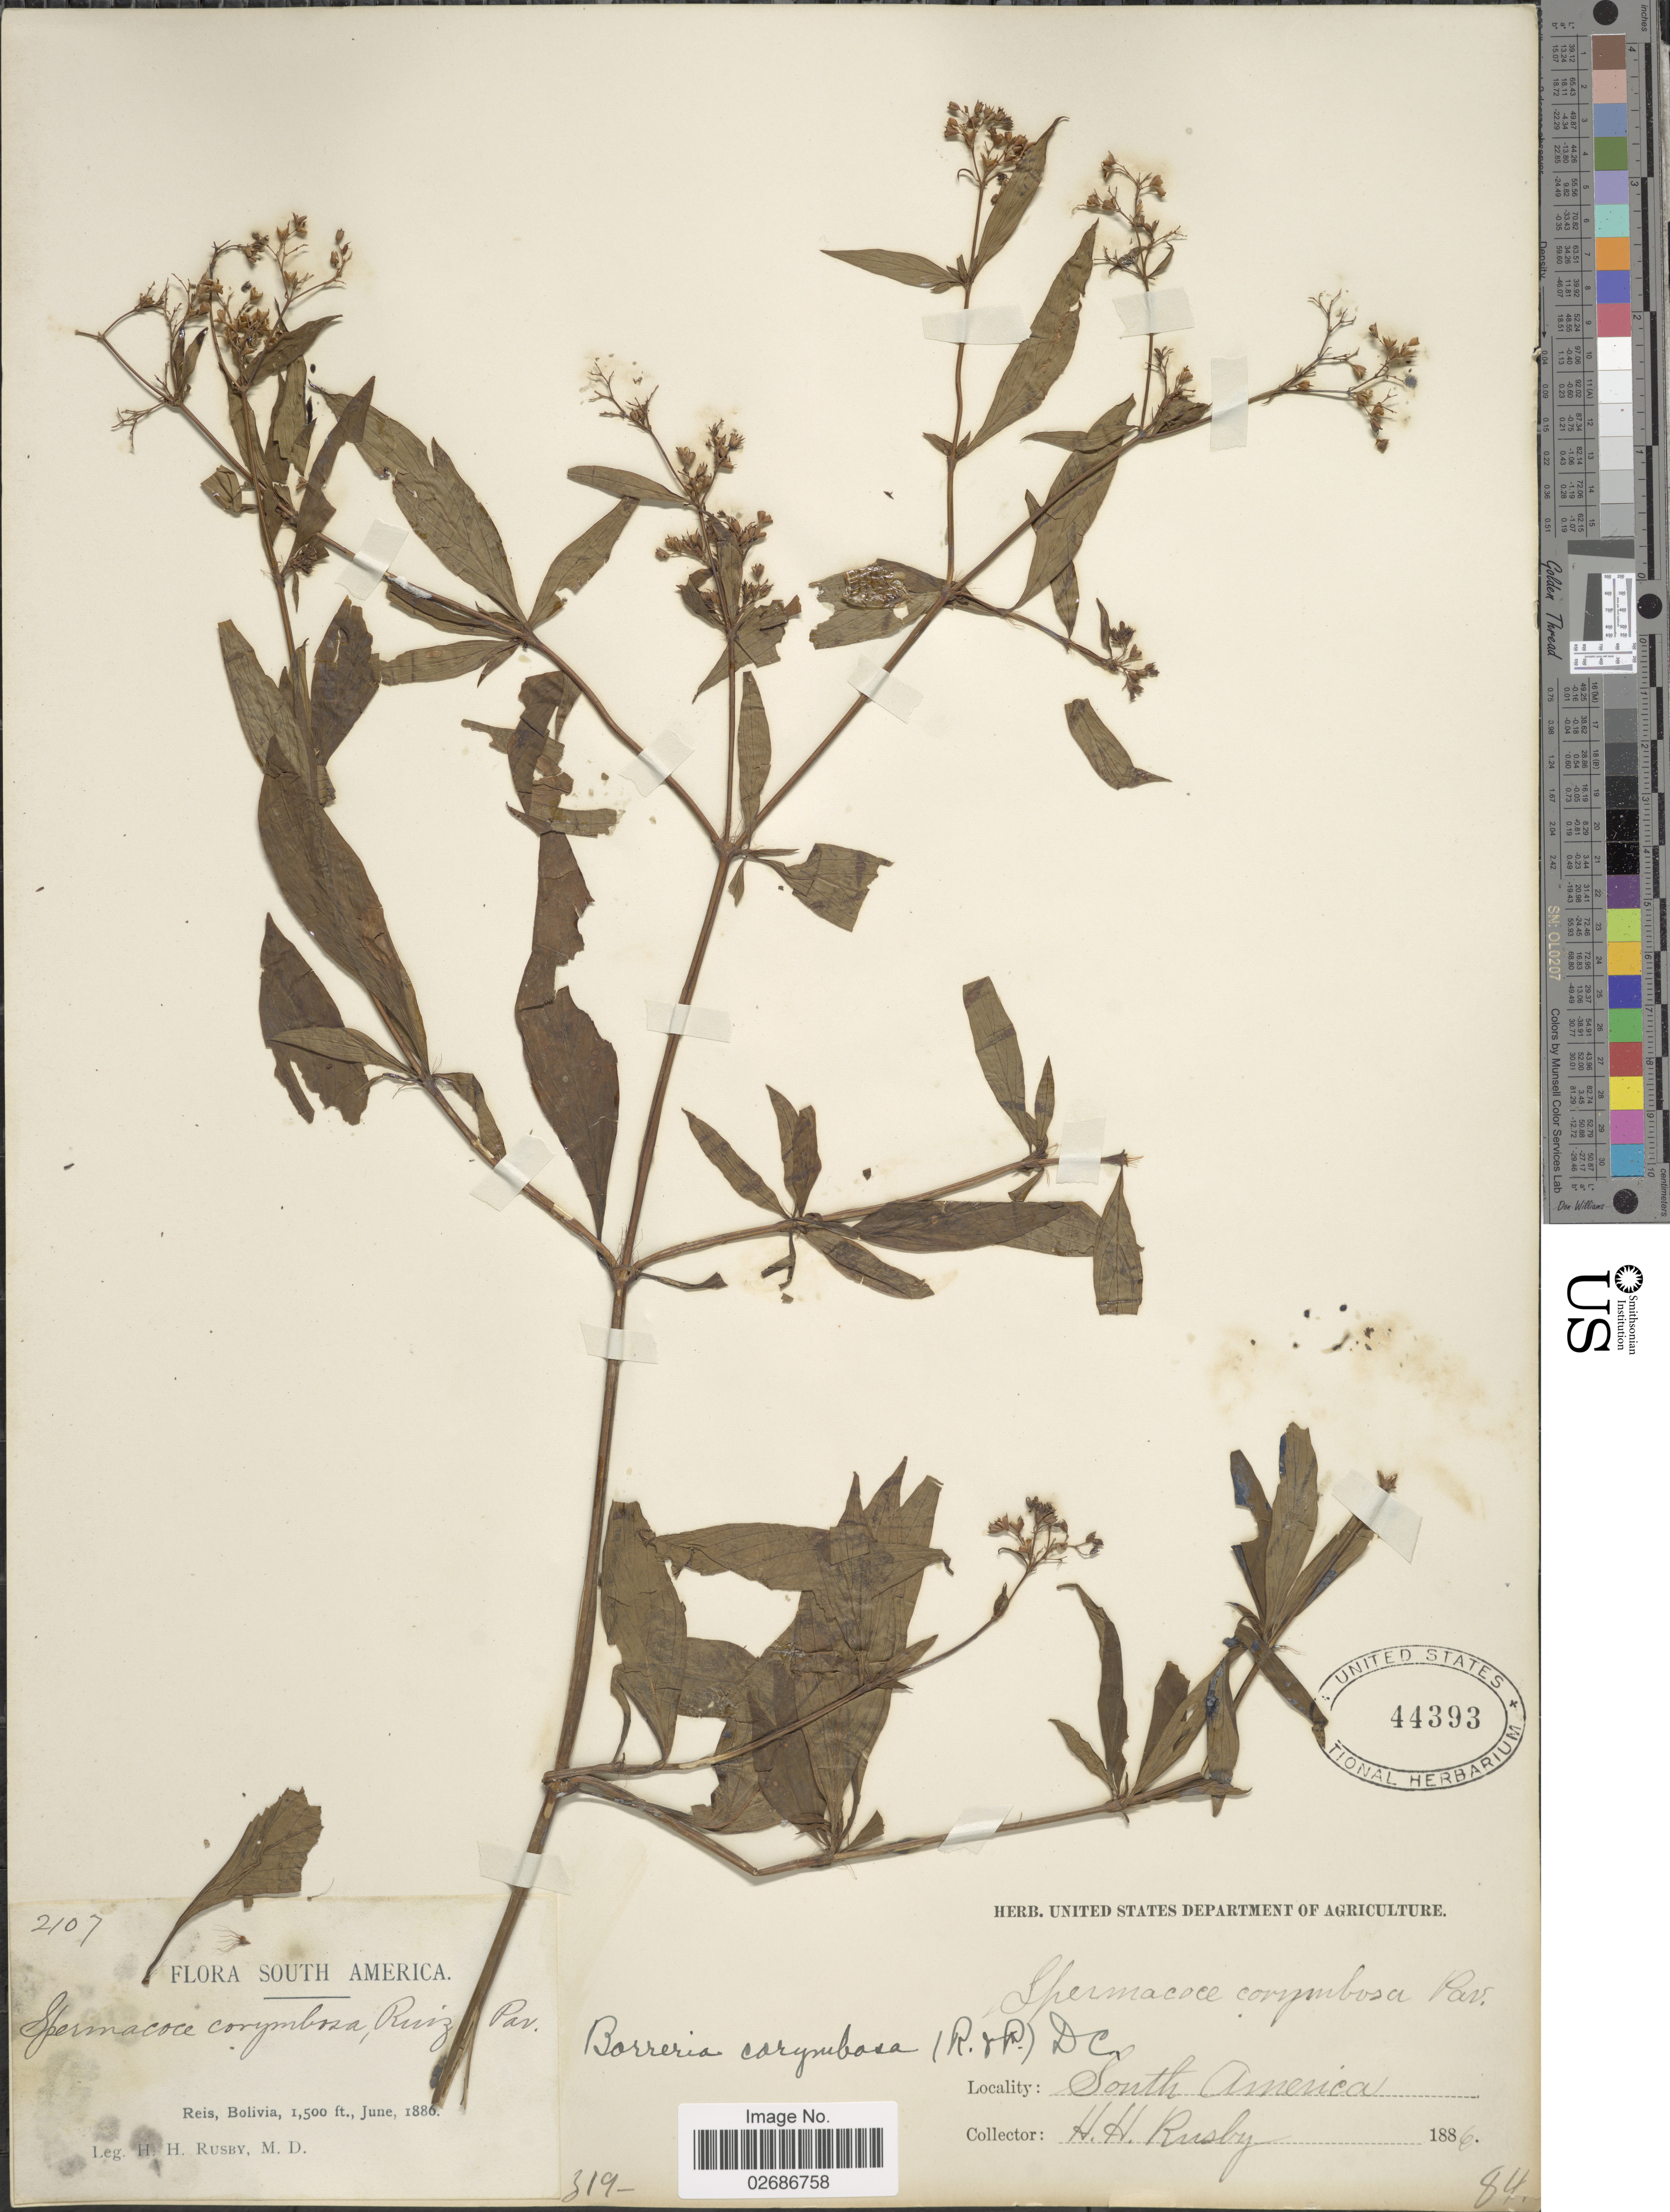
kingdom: Plantae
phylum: Tracheophyta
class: Magnoliopsida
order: Gentianales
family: Rubiaceae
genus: Borreria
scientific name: Borreria peruviana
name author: (Pers.) L.B. Sm. & Downs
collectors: H. H. Rusby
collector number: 2107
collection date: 1886-06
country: Bolivia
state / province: Pando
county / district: Nicolas Suarez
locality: Reis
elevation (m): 457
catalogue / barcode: US 44393